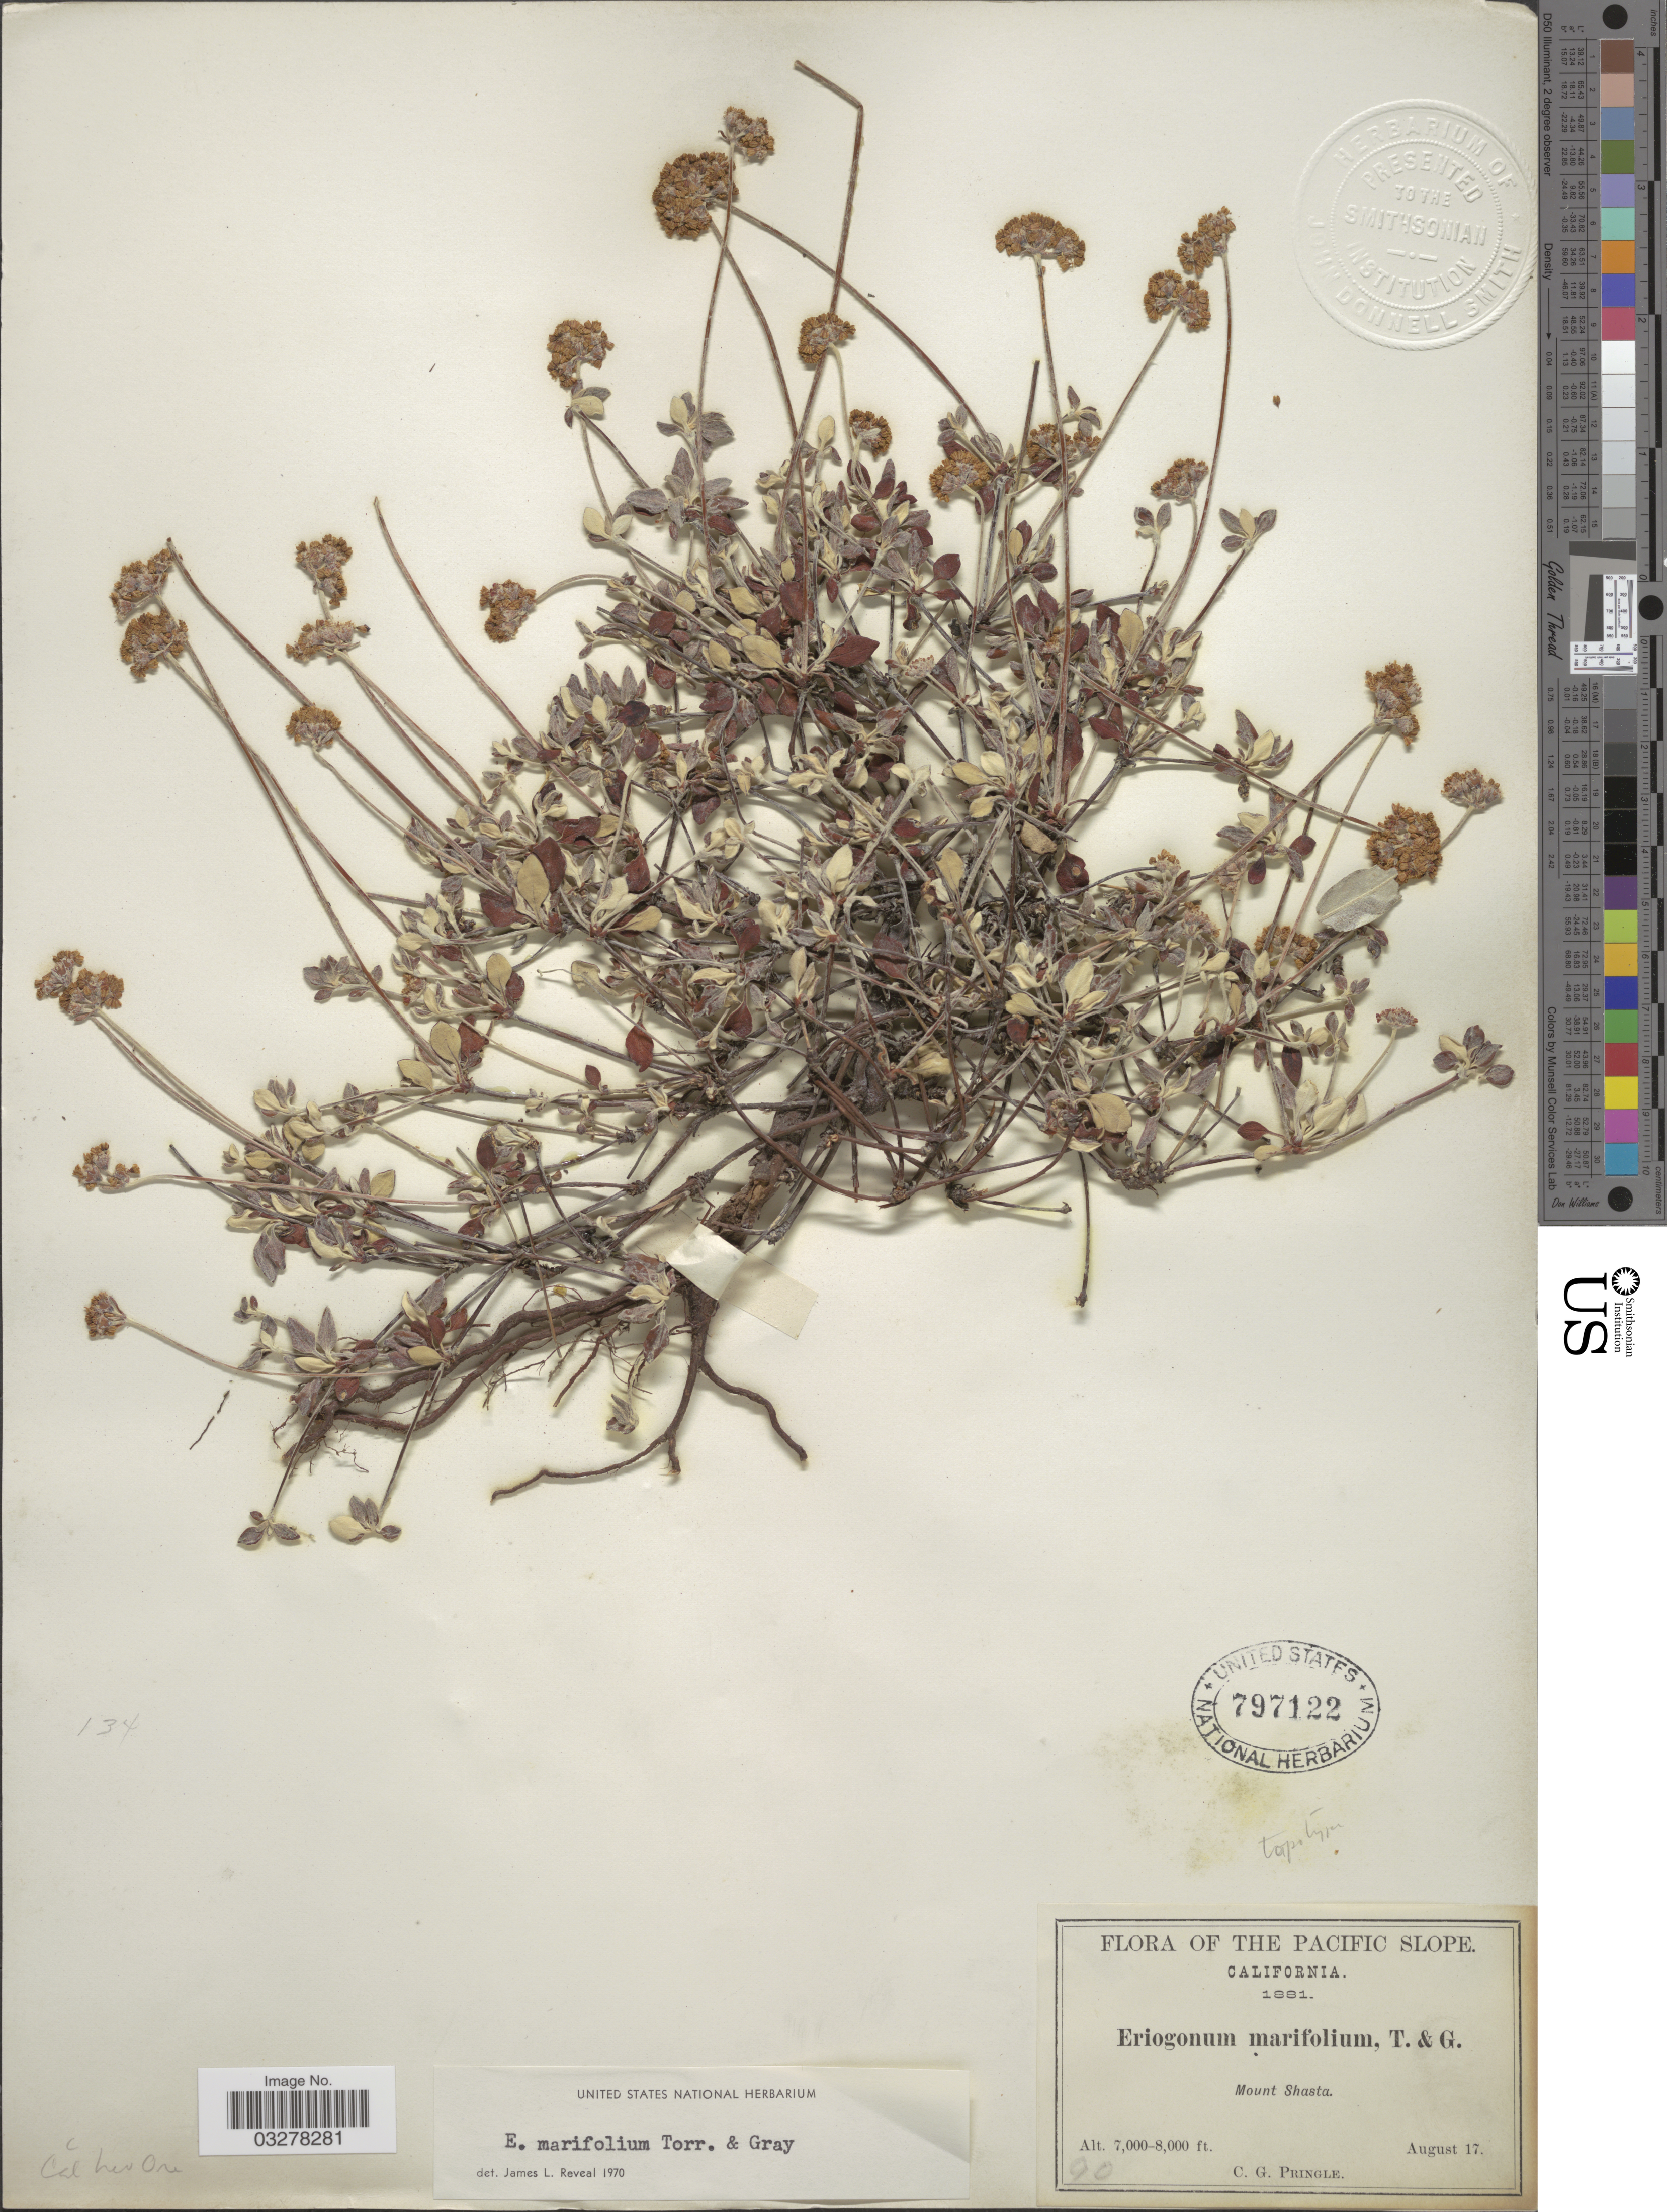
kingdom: Plantae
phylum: Tracheophyta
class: Magnoliopsida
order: Caryophyllales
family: Polygonaceae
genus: Eriogonum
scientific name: Eriogonum marifolium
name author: Torr. & A. Gray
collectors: C. G. Pringle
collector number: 90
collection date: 1881-08-17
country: United States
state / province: California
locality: Pacific Slope. Mount Shasta.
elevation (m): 2134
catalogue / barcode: US 797122